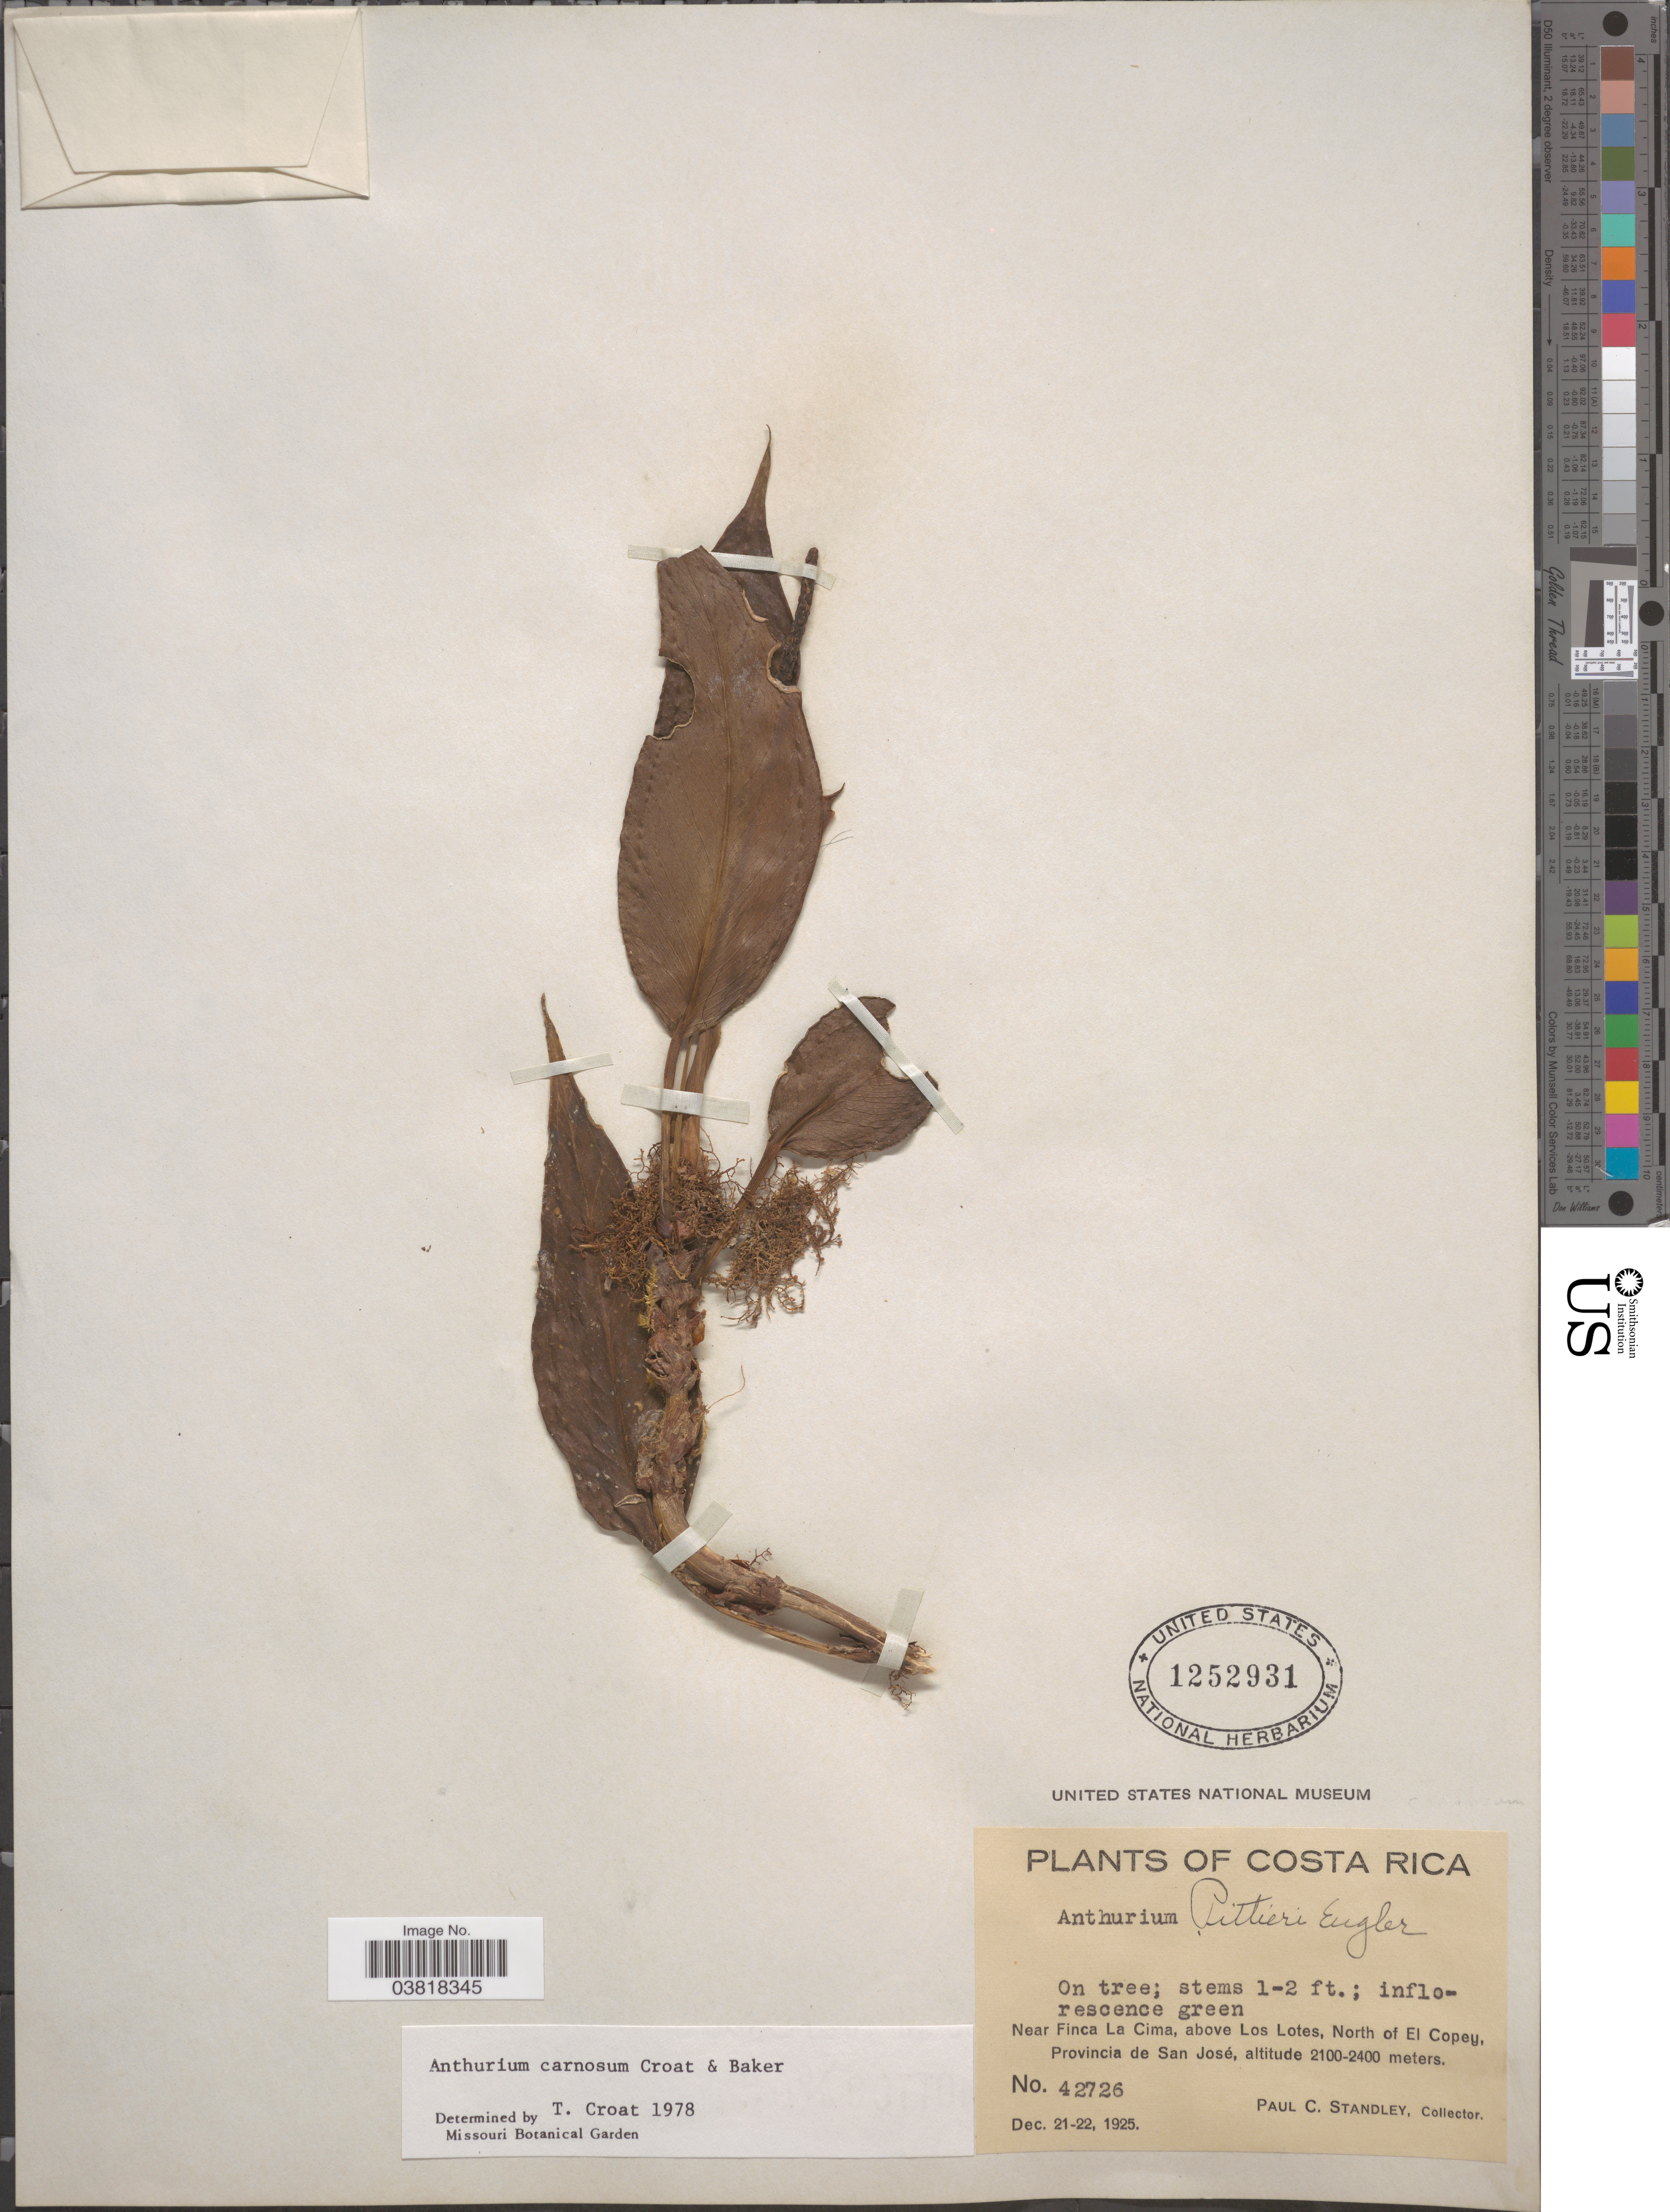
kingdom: Plantae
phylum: Tracheophyta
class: Liliopsida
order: Alismatales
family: Araceae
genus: Anthurium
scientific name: Anthurium carnosum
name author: Croat & R.A. Baker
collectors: P. C. Standley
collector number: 42726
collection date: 1925-12-21/1925-12-22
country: Costa Rica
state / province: San José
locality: Near Finca La Cima, above Los Lotes, North of El Copey.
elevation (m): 2100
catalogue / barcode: US 1252931